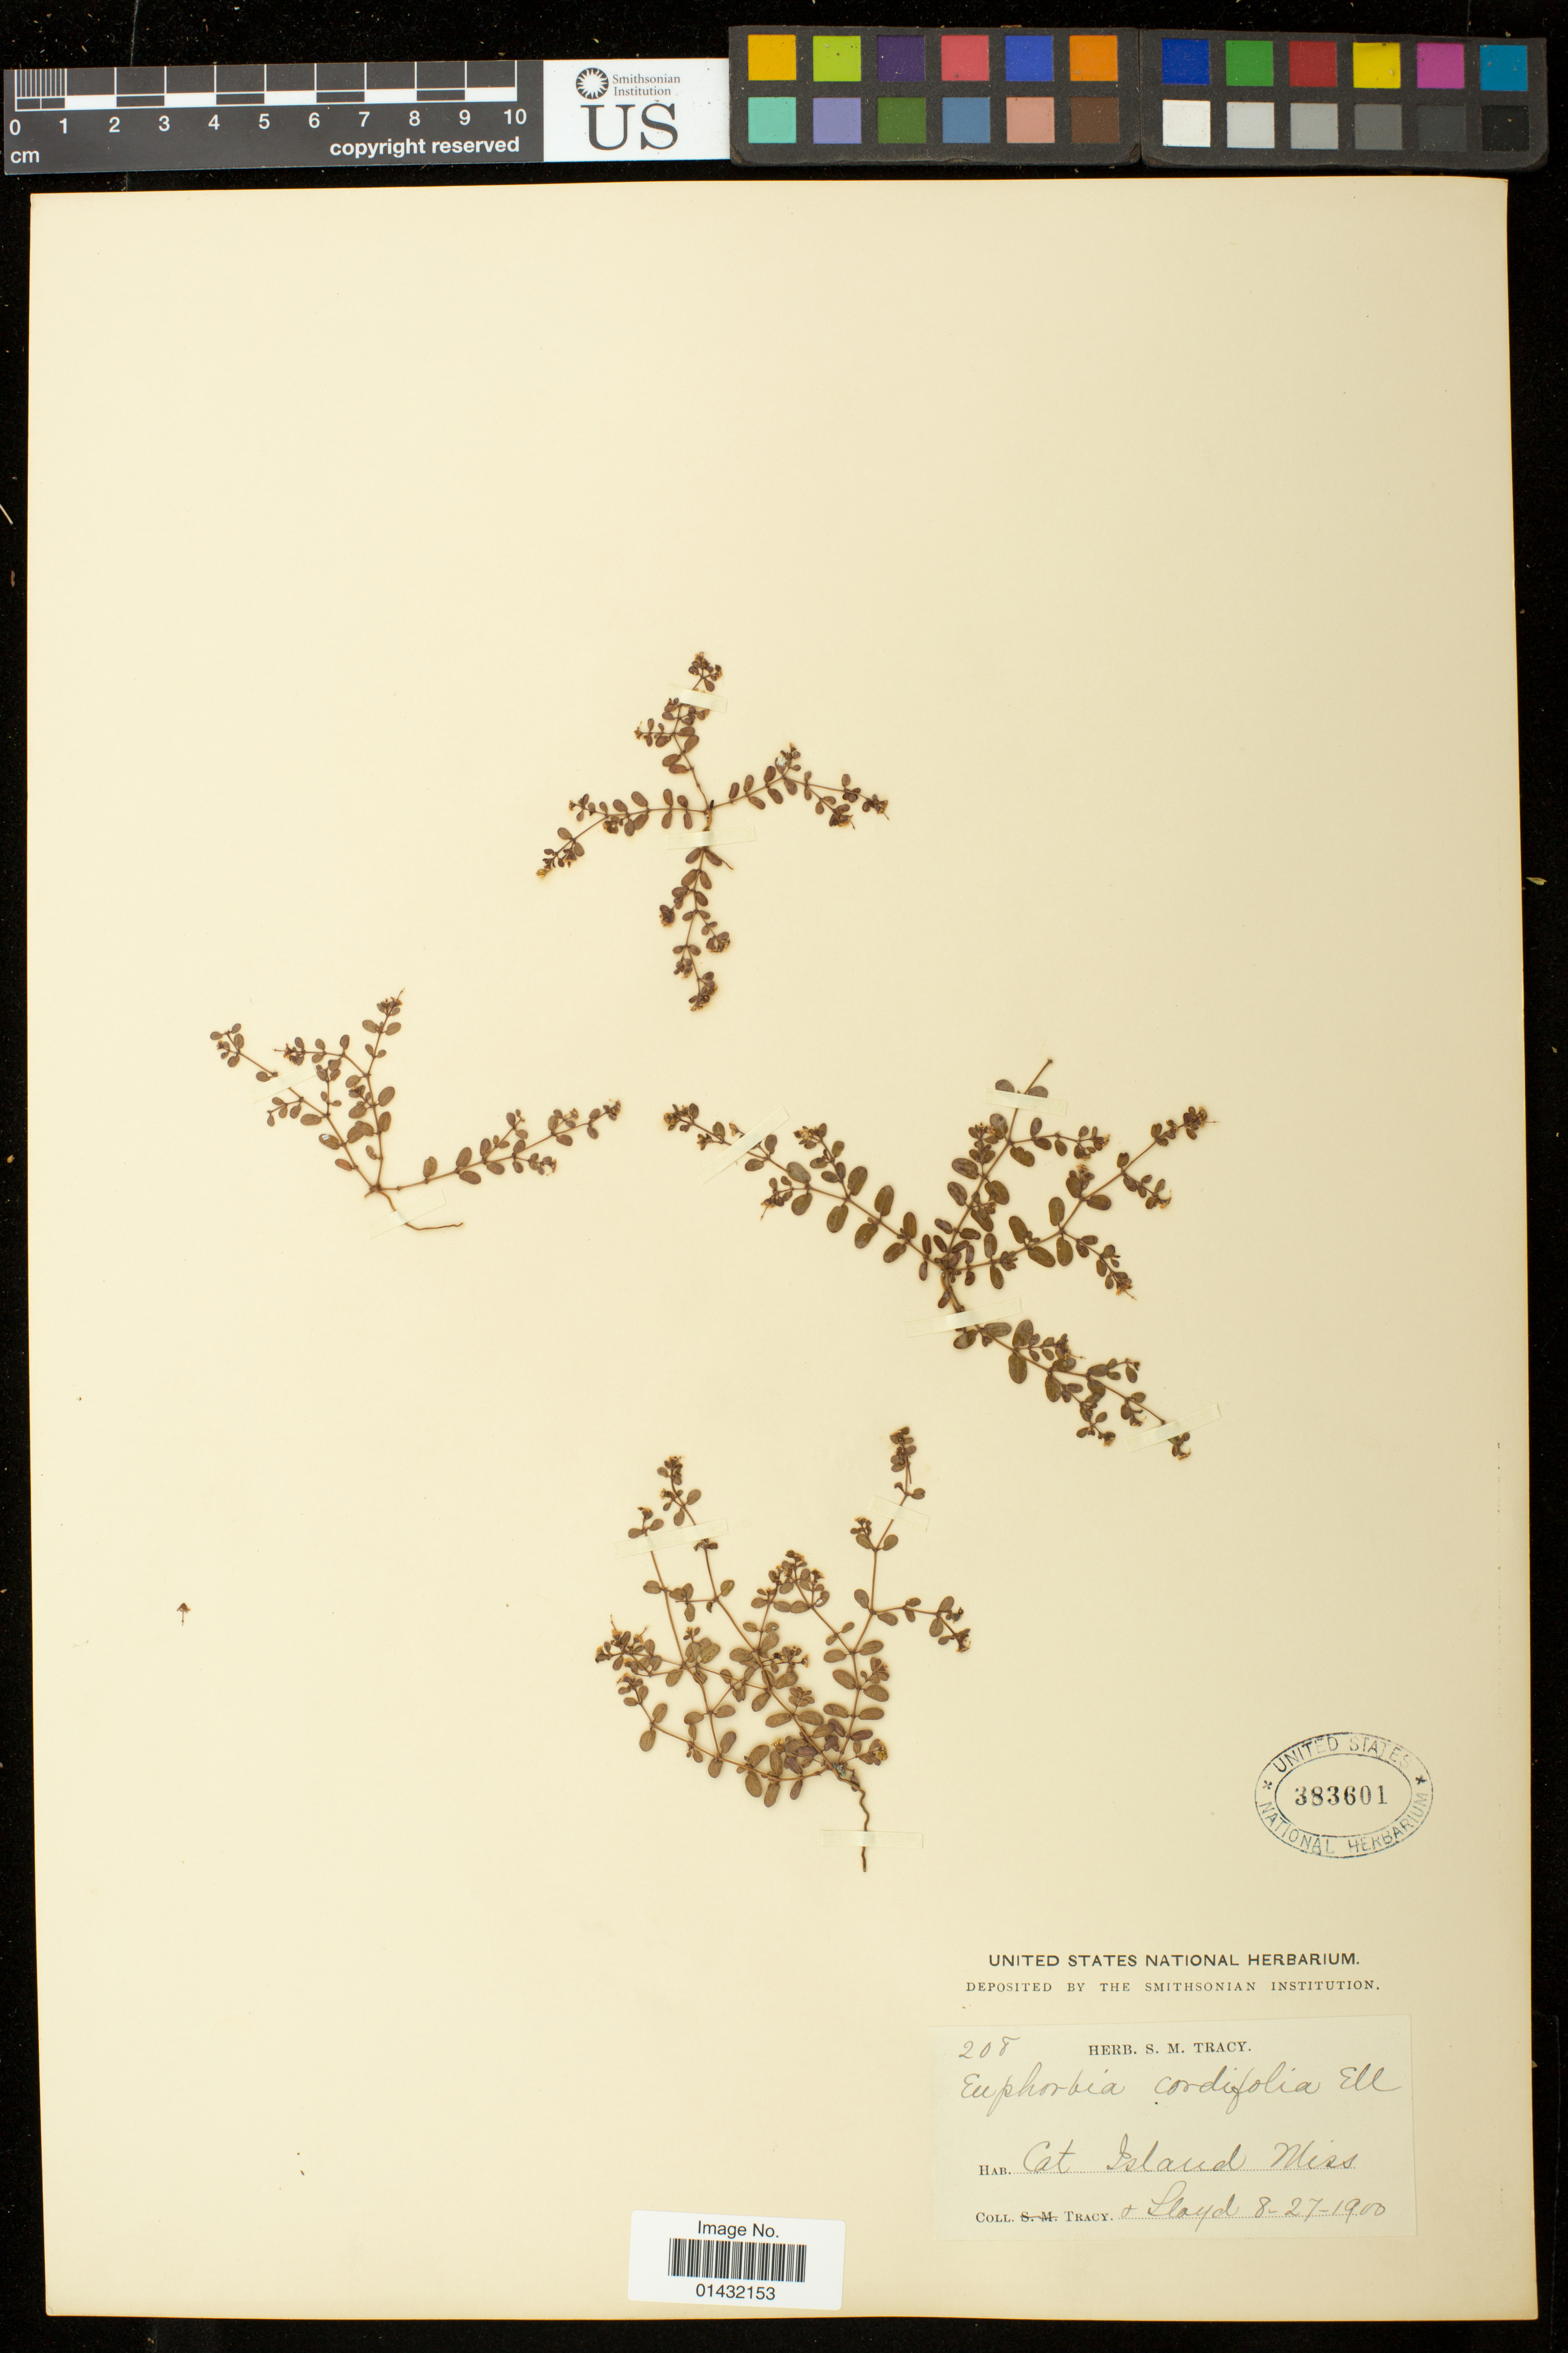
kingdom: Plantae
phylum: Tracheophyta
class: Magnoliopsida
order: Malpighiales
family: Euphorbiaceae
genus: Euphorbia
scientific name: Euphorbia cordifolia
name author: C.A. Mey. & Boiss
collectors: -. Tracy & -- Lloyd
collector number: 208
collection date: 1900-08-27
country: United States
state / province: Mississippi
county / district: Harrison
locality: Cat Island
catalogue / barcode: US 383601